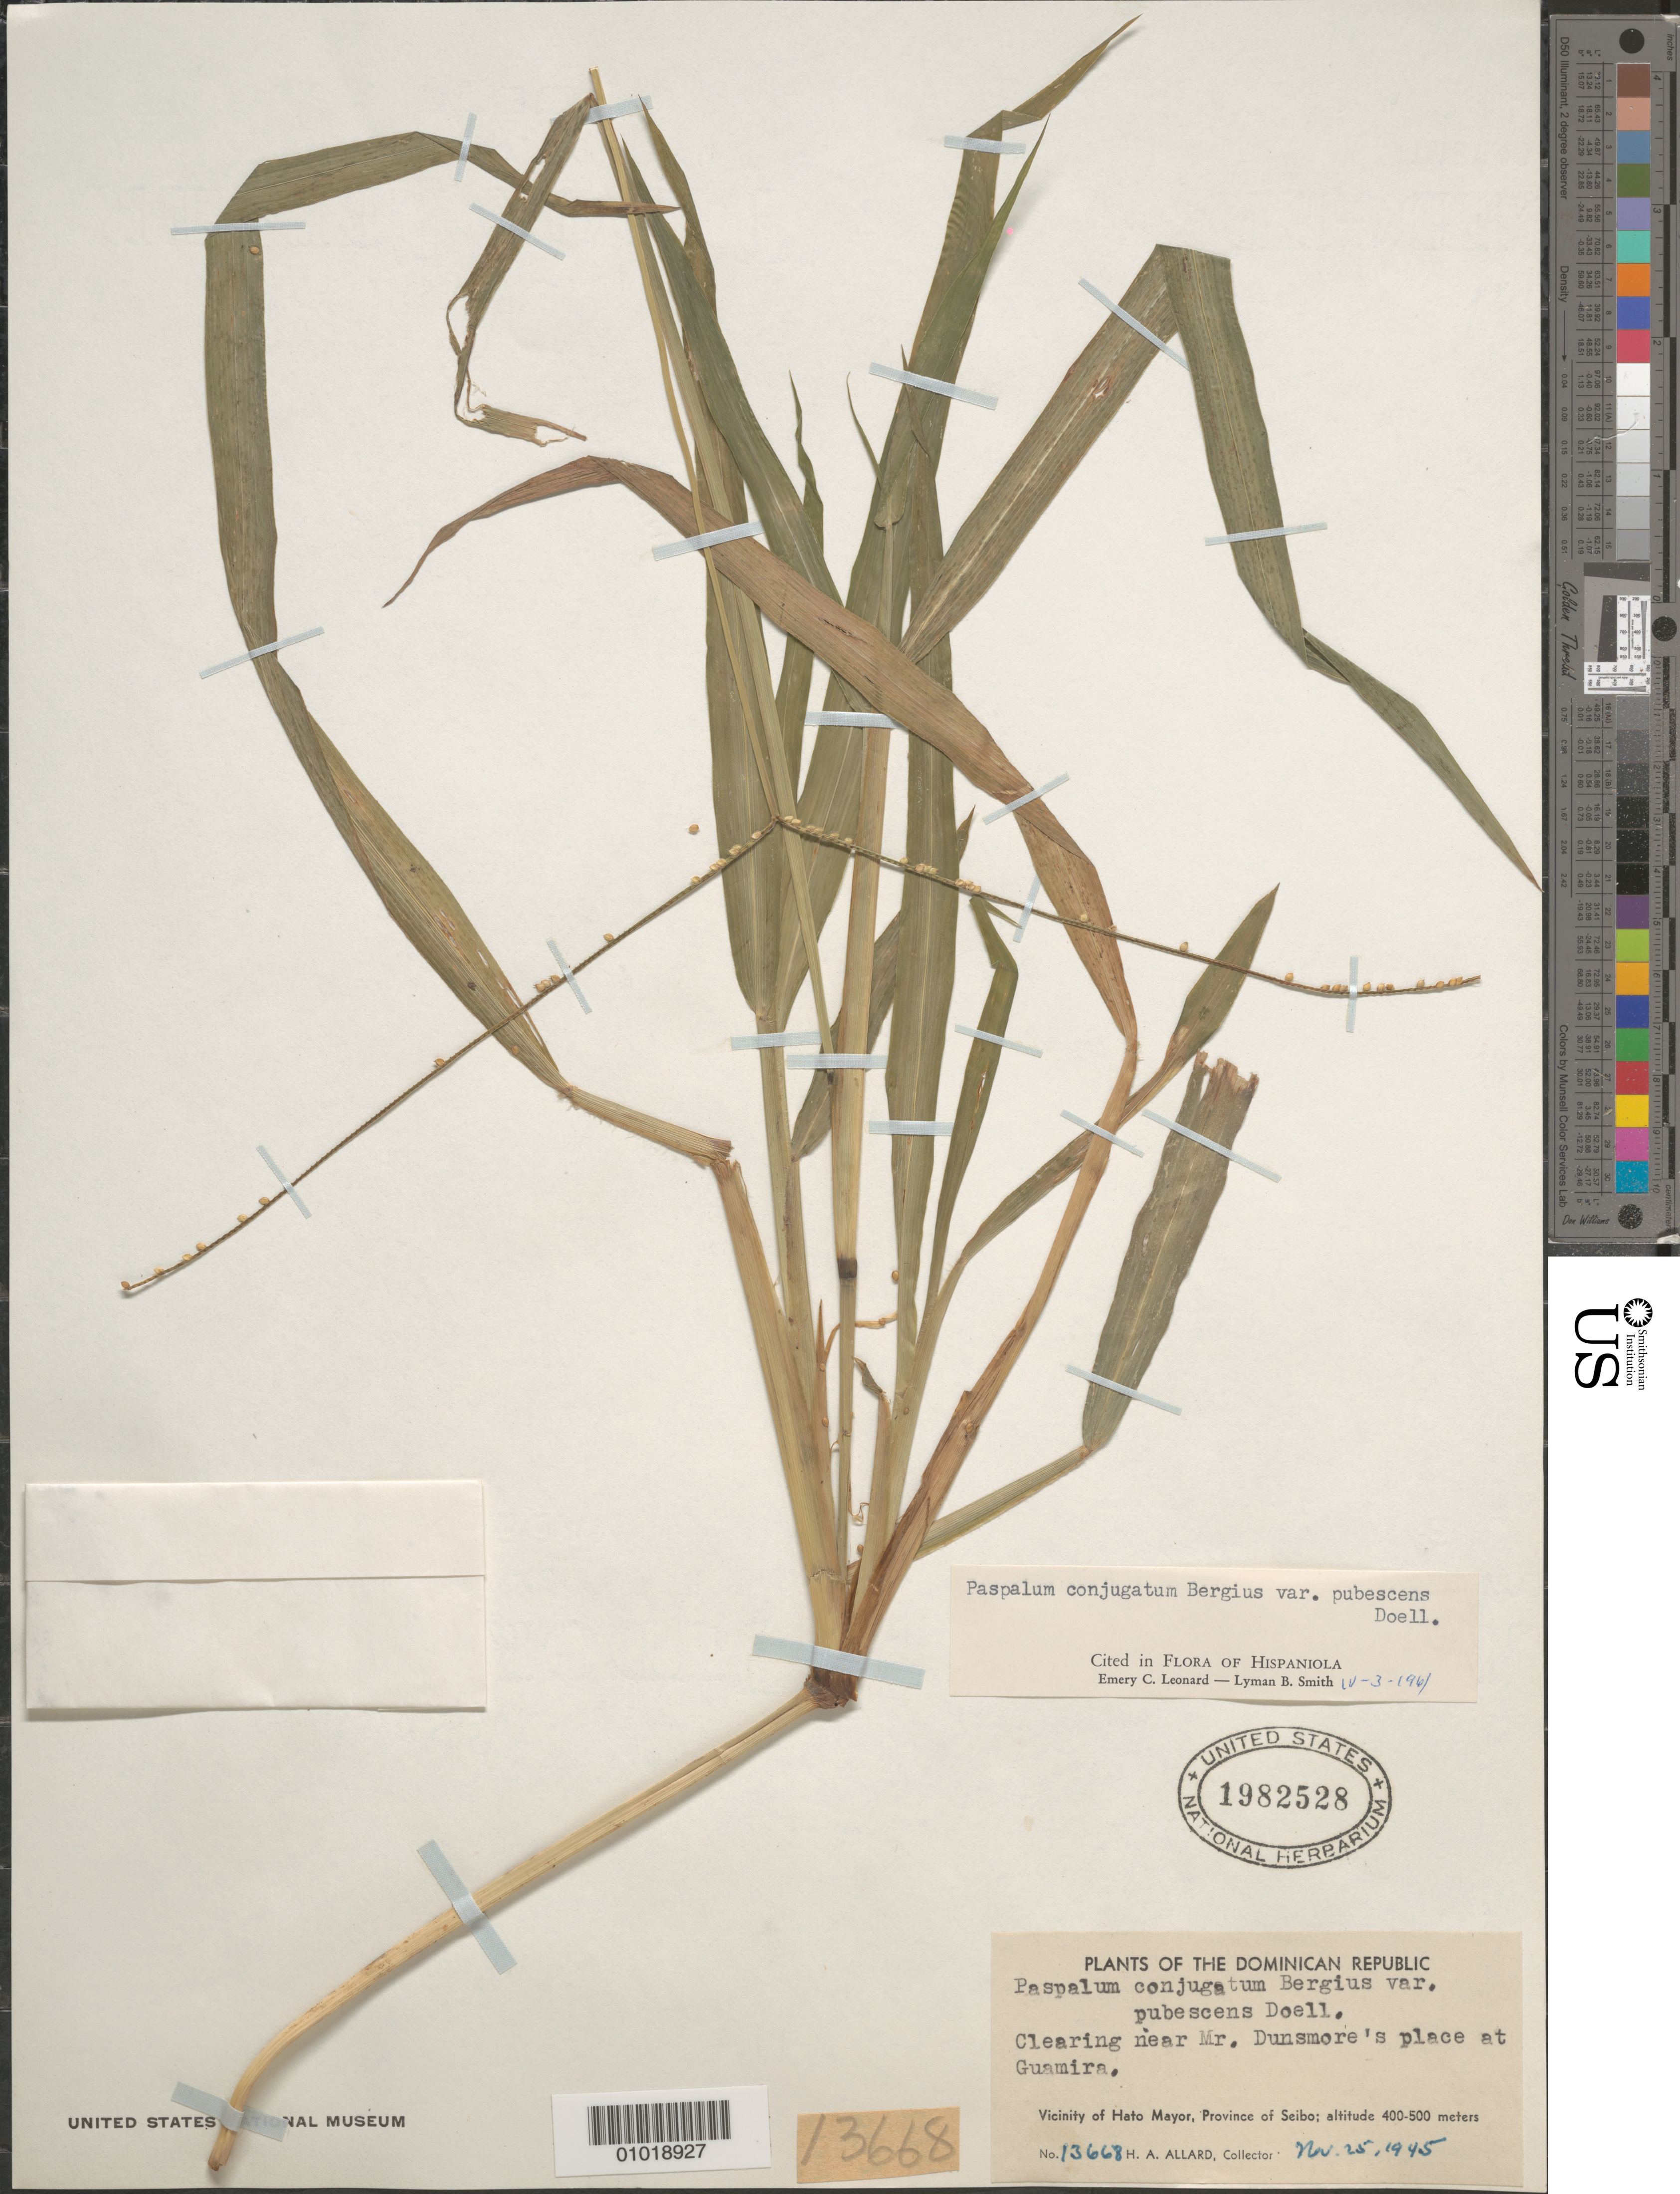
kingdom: Plantae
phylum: Tracheophyta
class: Liliopsida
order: Poales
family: Poaceae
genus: Paspalum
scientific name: Paspalum conjugatum var. pubescens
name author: Döll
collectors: H. A. Allard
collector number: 13668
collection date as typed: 25 Nov 1945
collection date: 1945-11-25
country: Dominican Republic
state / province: Hato Mayor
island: Hispaniola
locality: Vic. of Hato Mayor, clearing near Mr. Dunsmore's place at Guamira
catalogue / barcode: US 1982528